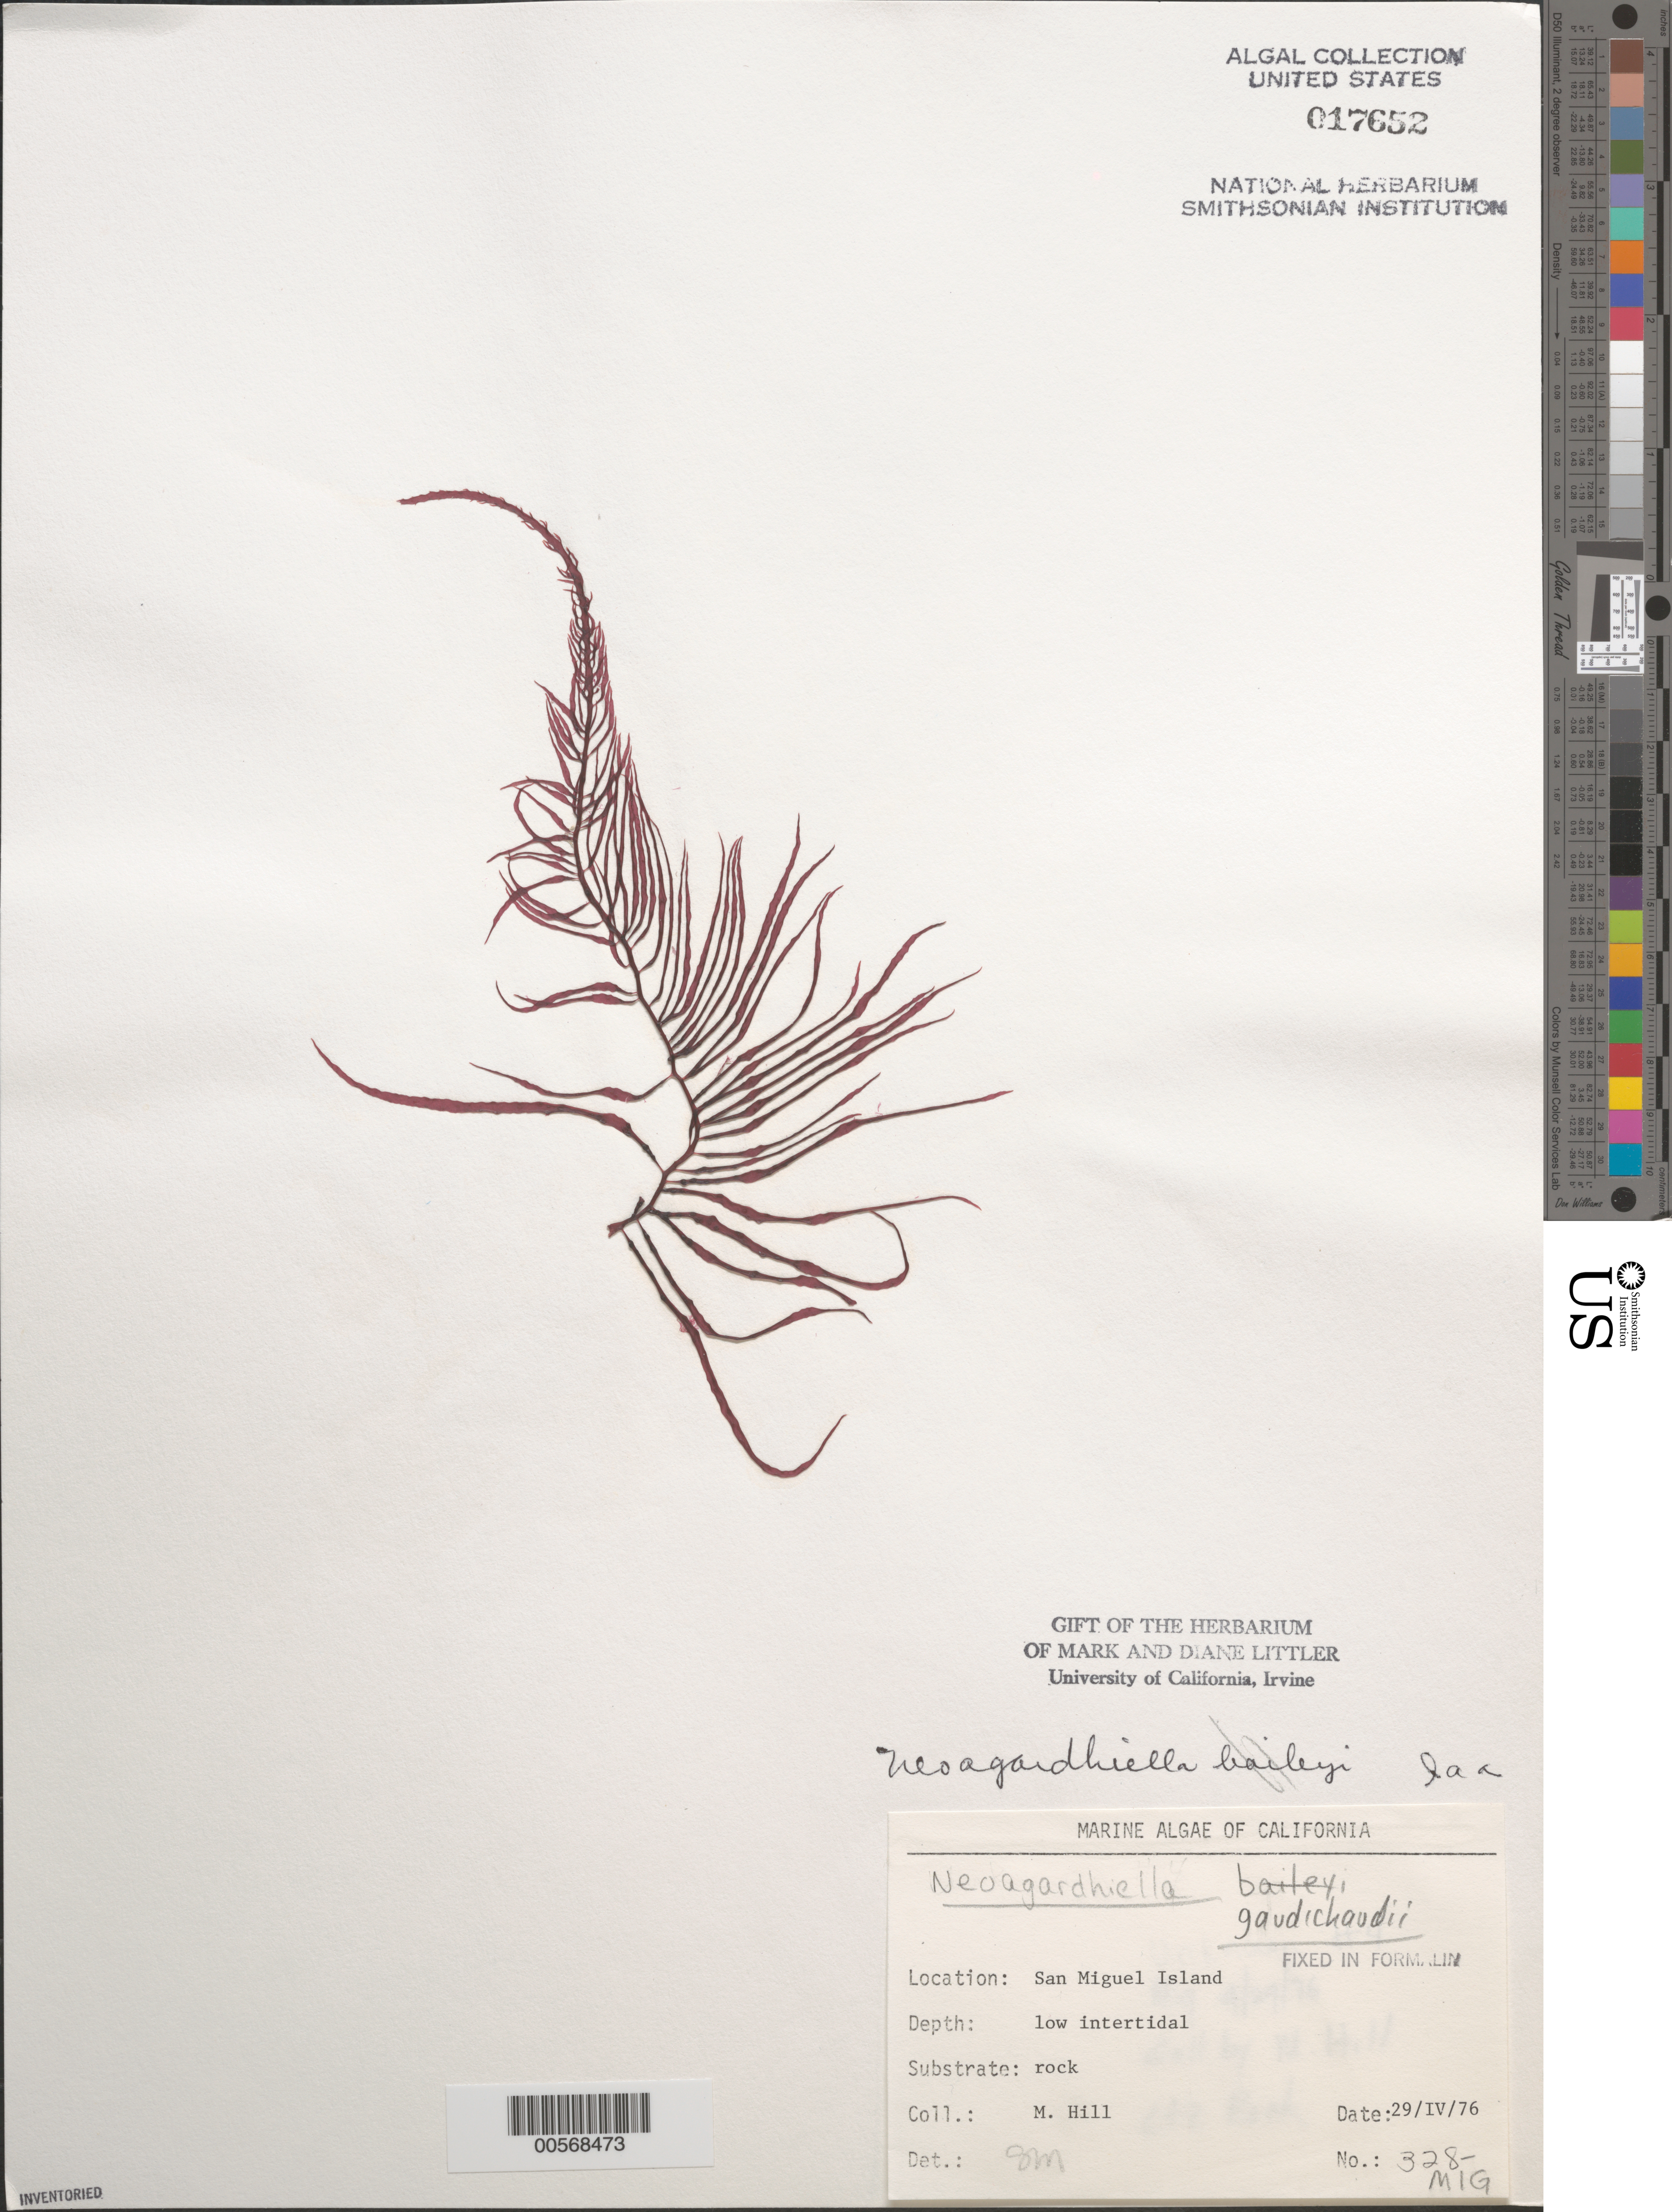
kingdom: Plantae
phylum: Rhodophyta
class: Florideophyceae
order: Gigartinales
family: Solieriaceae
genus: Sarcodiotheca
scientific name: Sarcodiotheca gaudichaudii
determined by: Algae name updating Project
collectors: M. Hill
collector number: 328-mig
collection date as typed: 29 Apr 1976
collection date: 1976-04-29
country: United States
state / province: California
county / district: Santa Barbara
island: San Miguel Island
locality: Cuyler Harbor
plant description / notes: BLM-SOCALBIGHT Rocky Intertidal Survey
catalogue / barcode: US 17652